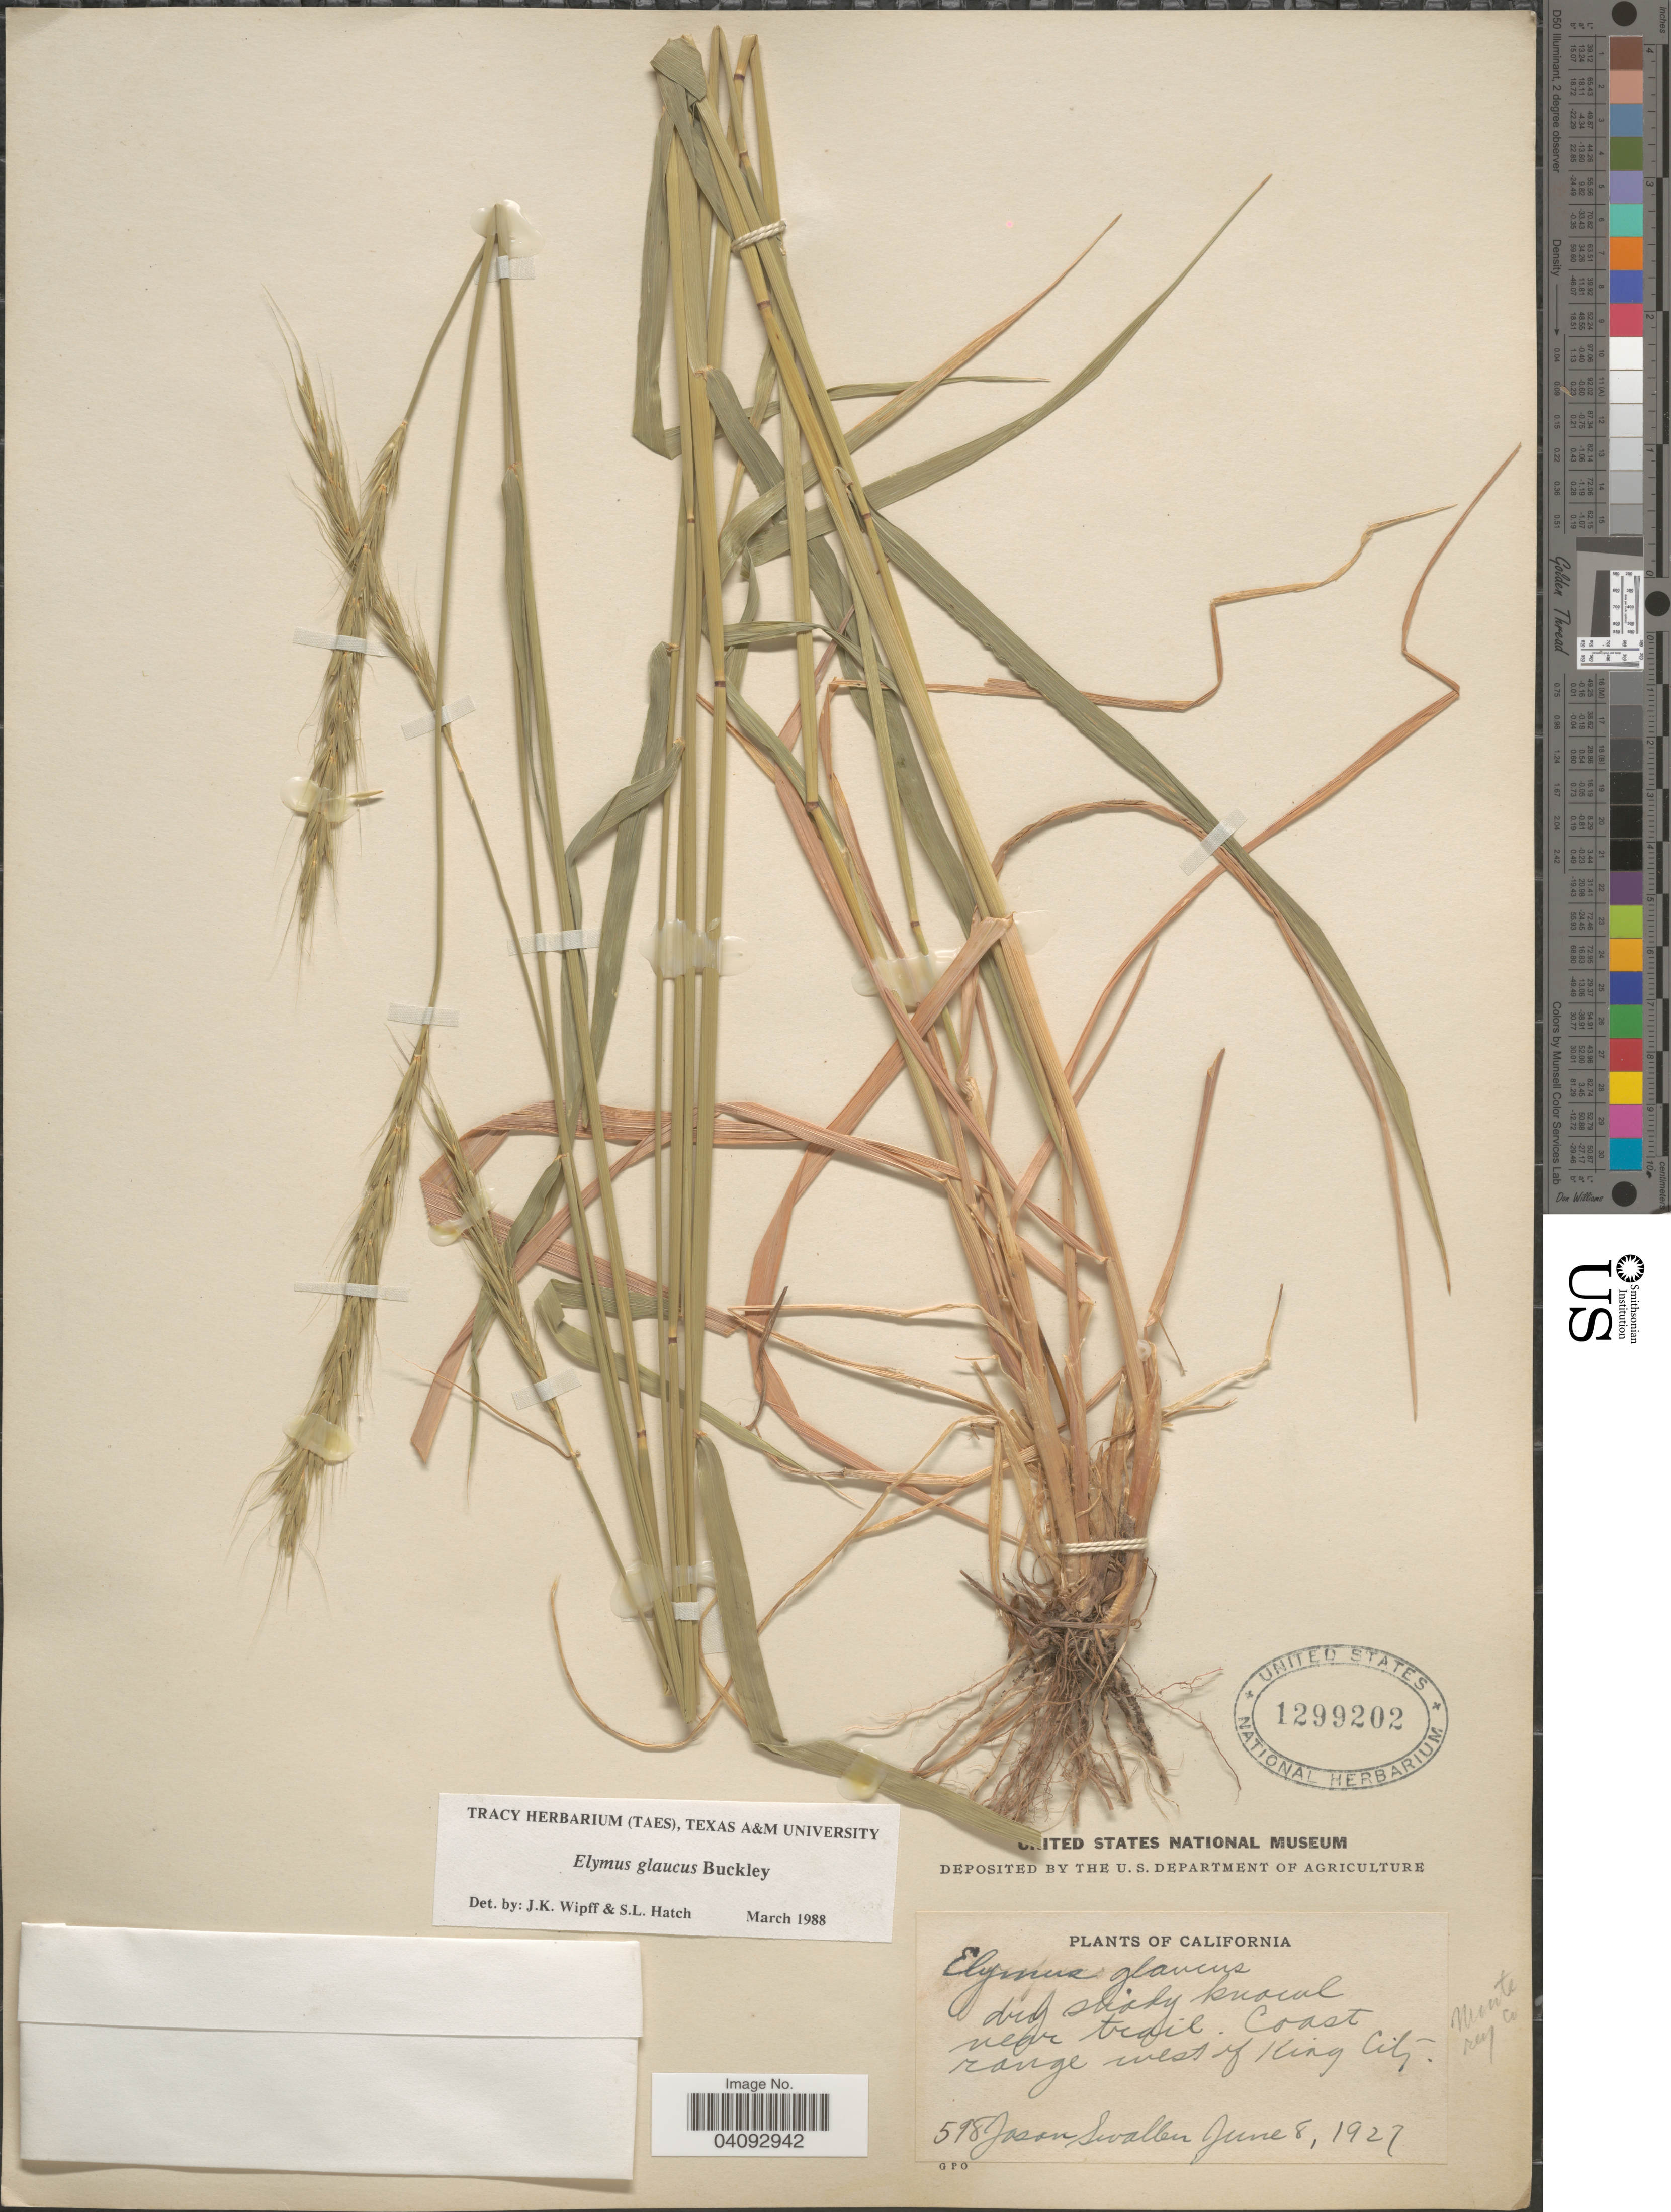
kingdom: Plantae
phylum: Tracheophyta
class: Liliopsida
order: Poales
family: Poaceae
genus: Elymus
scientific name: Elymus glaucus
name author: Buckley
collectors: J. R. Swallen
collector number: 598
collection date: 1927-06-08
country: United States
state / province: California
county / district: Monterey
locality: Dry shady knowl near trail. Coast range west of King City. Monterey Co.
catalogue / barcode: US 1299202